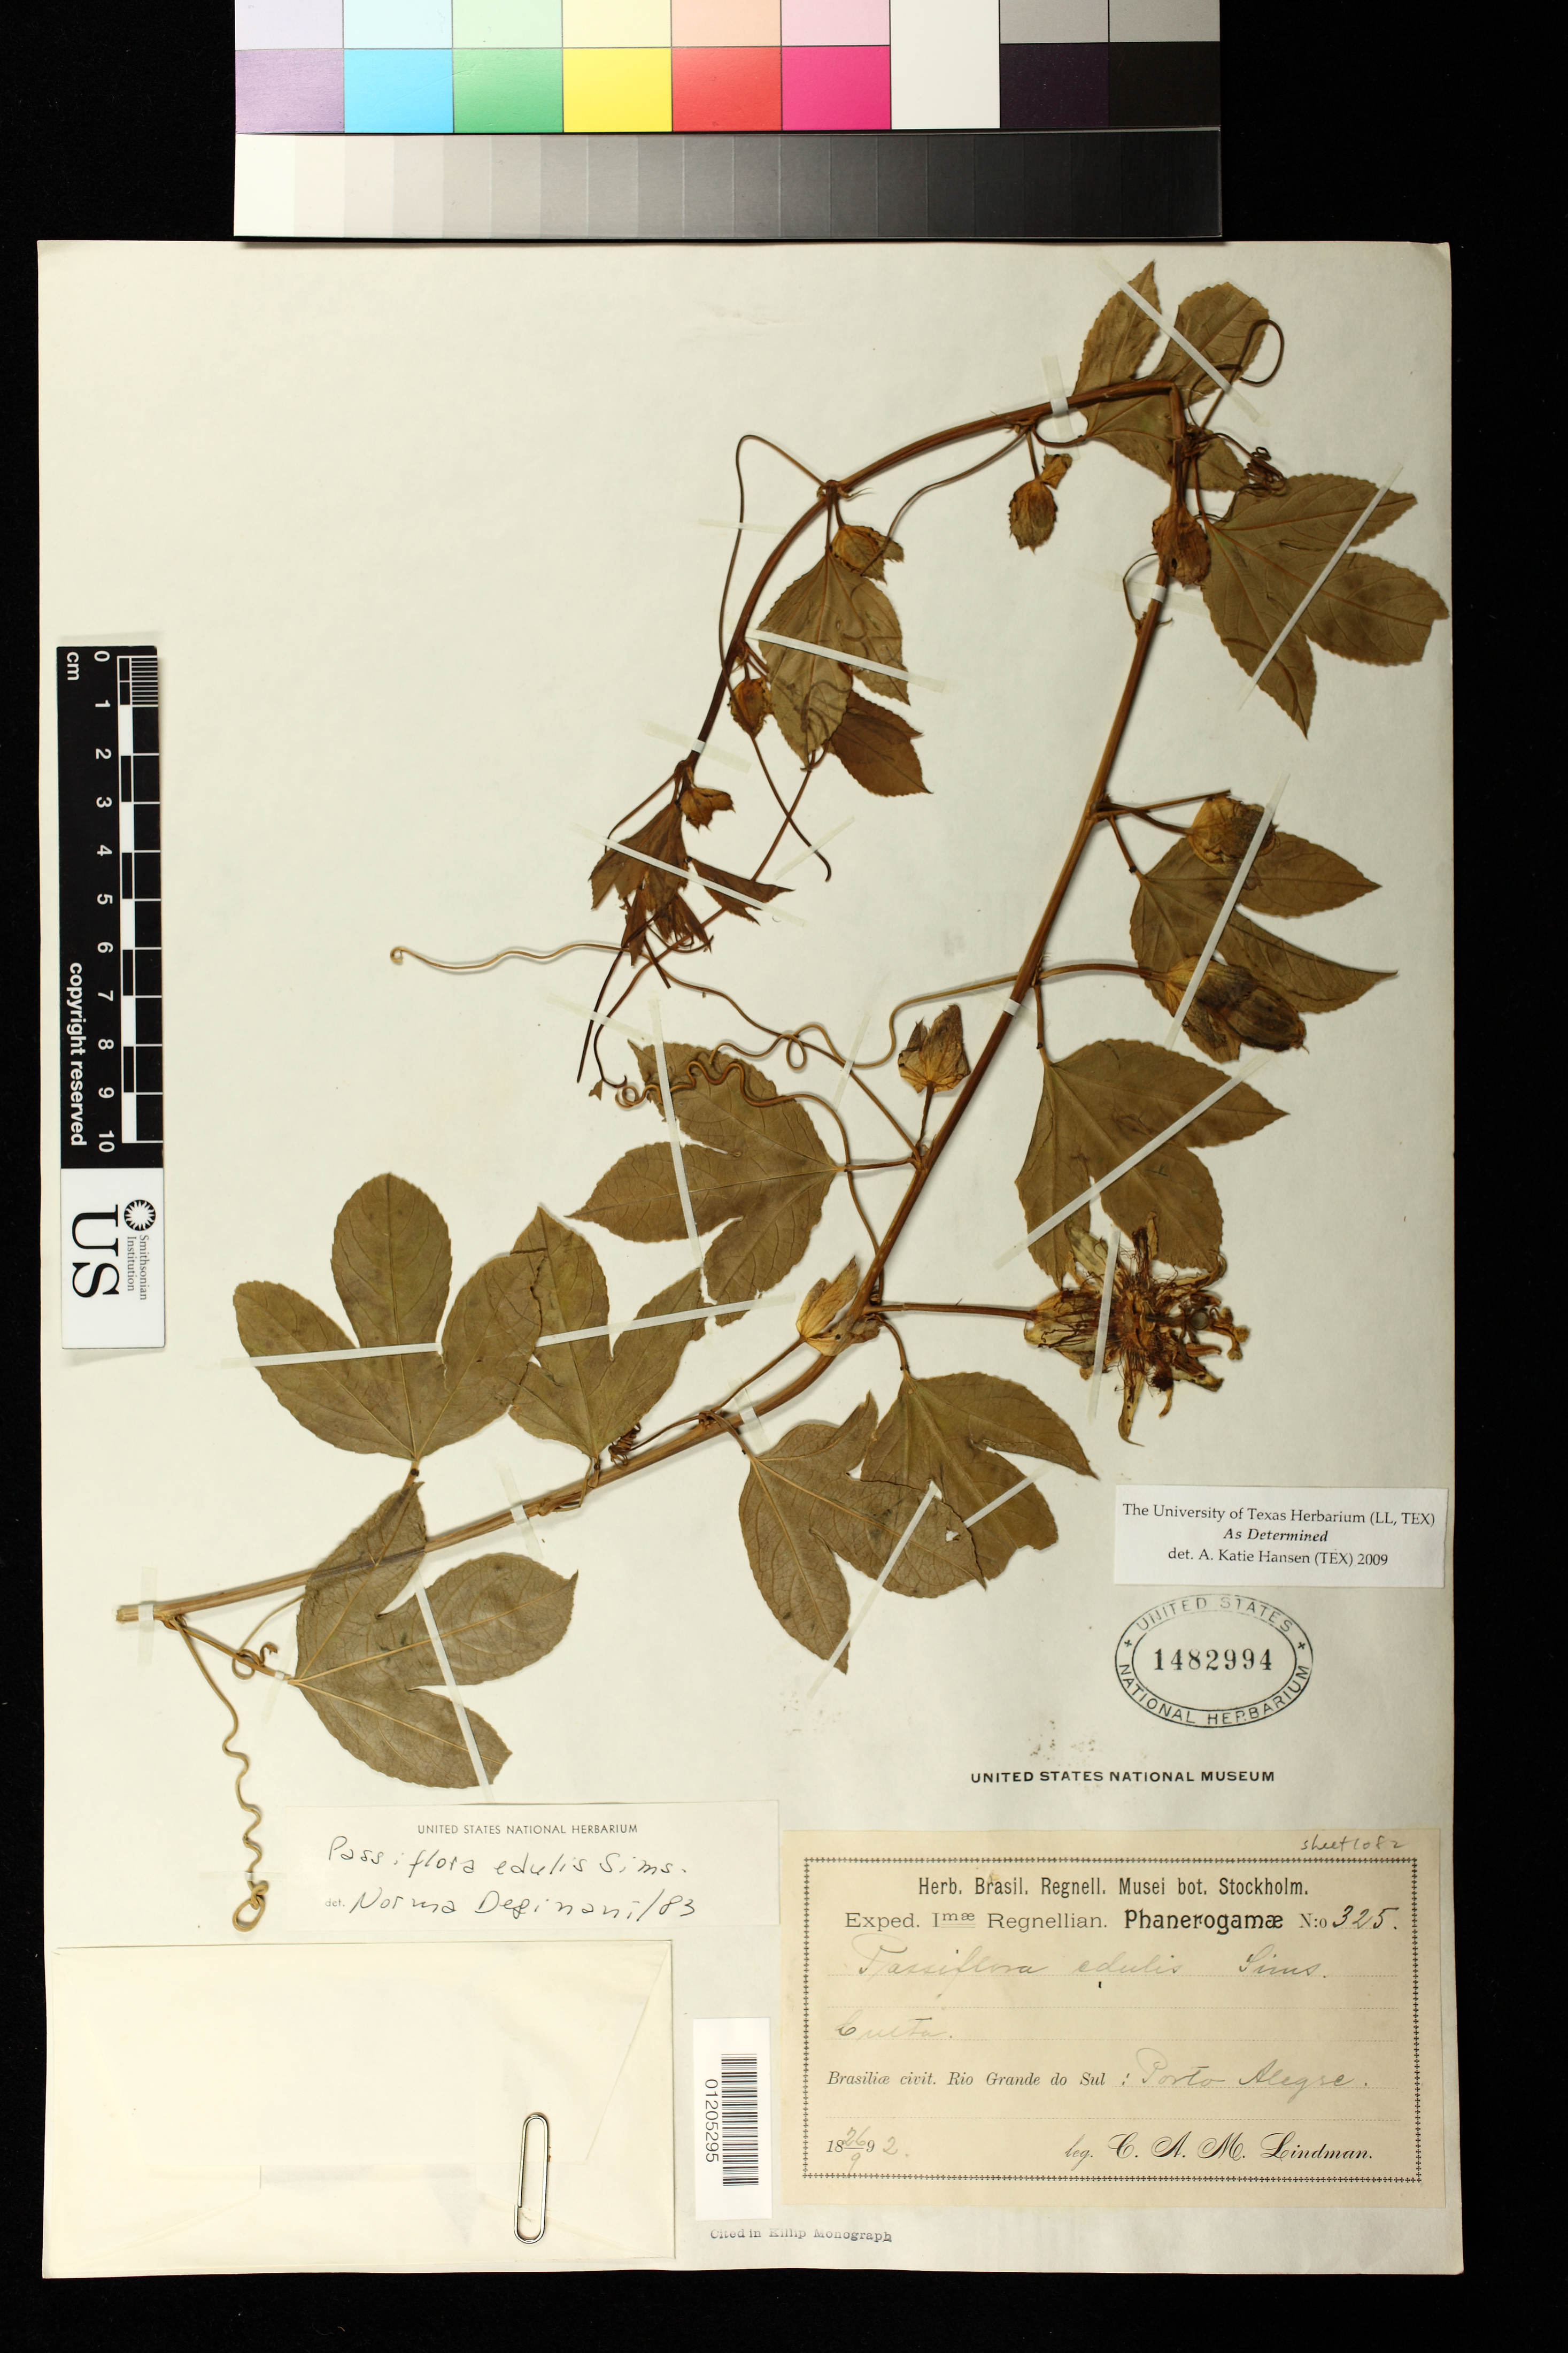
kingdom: Plantae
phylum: Tracheophyta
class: Magnoliopsida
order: Malpighiales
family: Passifloraceae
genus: Passiflora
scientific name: Passiflora edulis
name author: Sims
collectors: C. Lindman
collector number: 325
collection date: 1892-09-26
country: Brazil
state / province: Rio Grande do Sul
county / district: Porto Alegre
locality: Porto Alegre.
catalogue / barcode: US 1482994